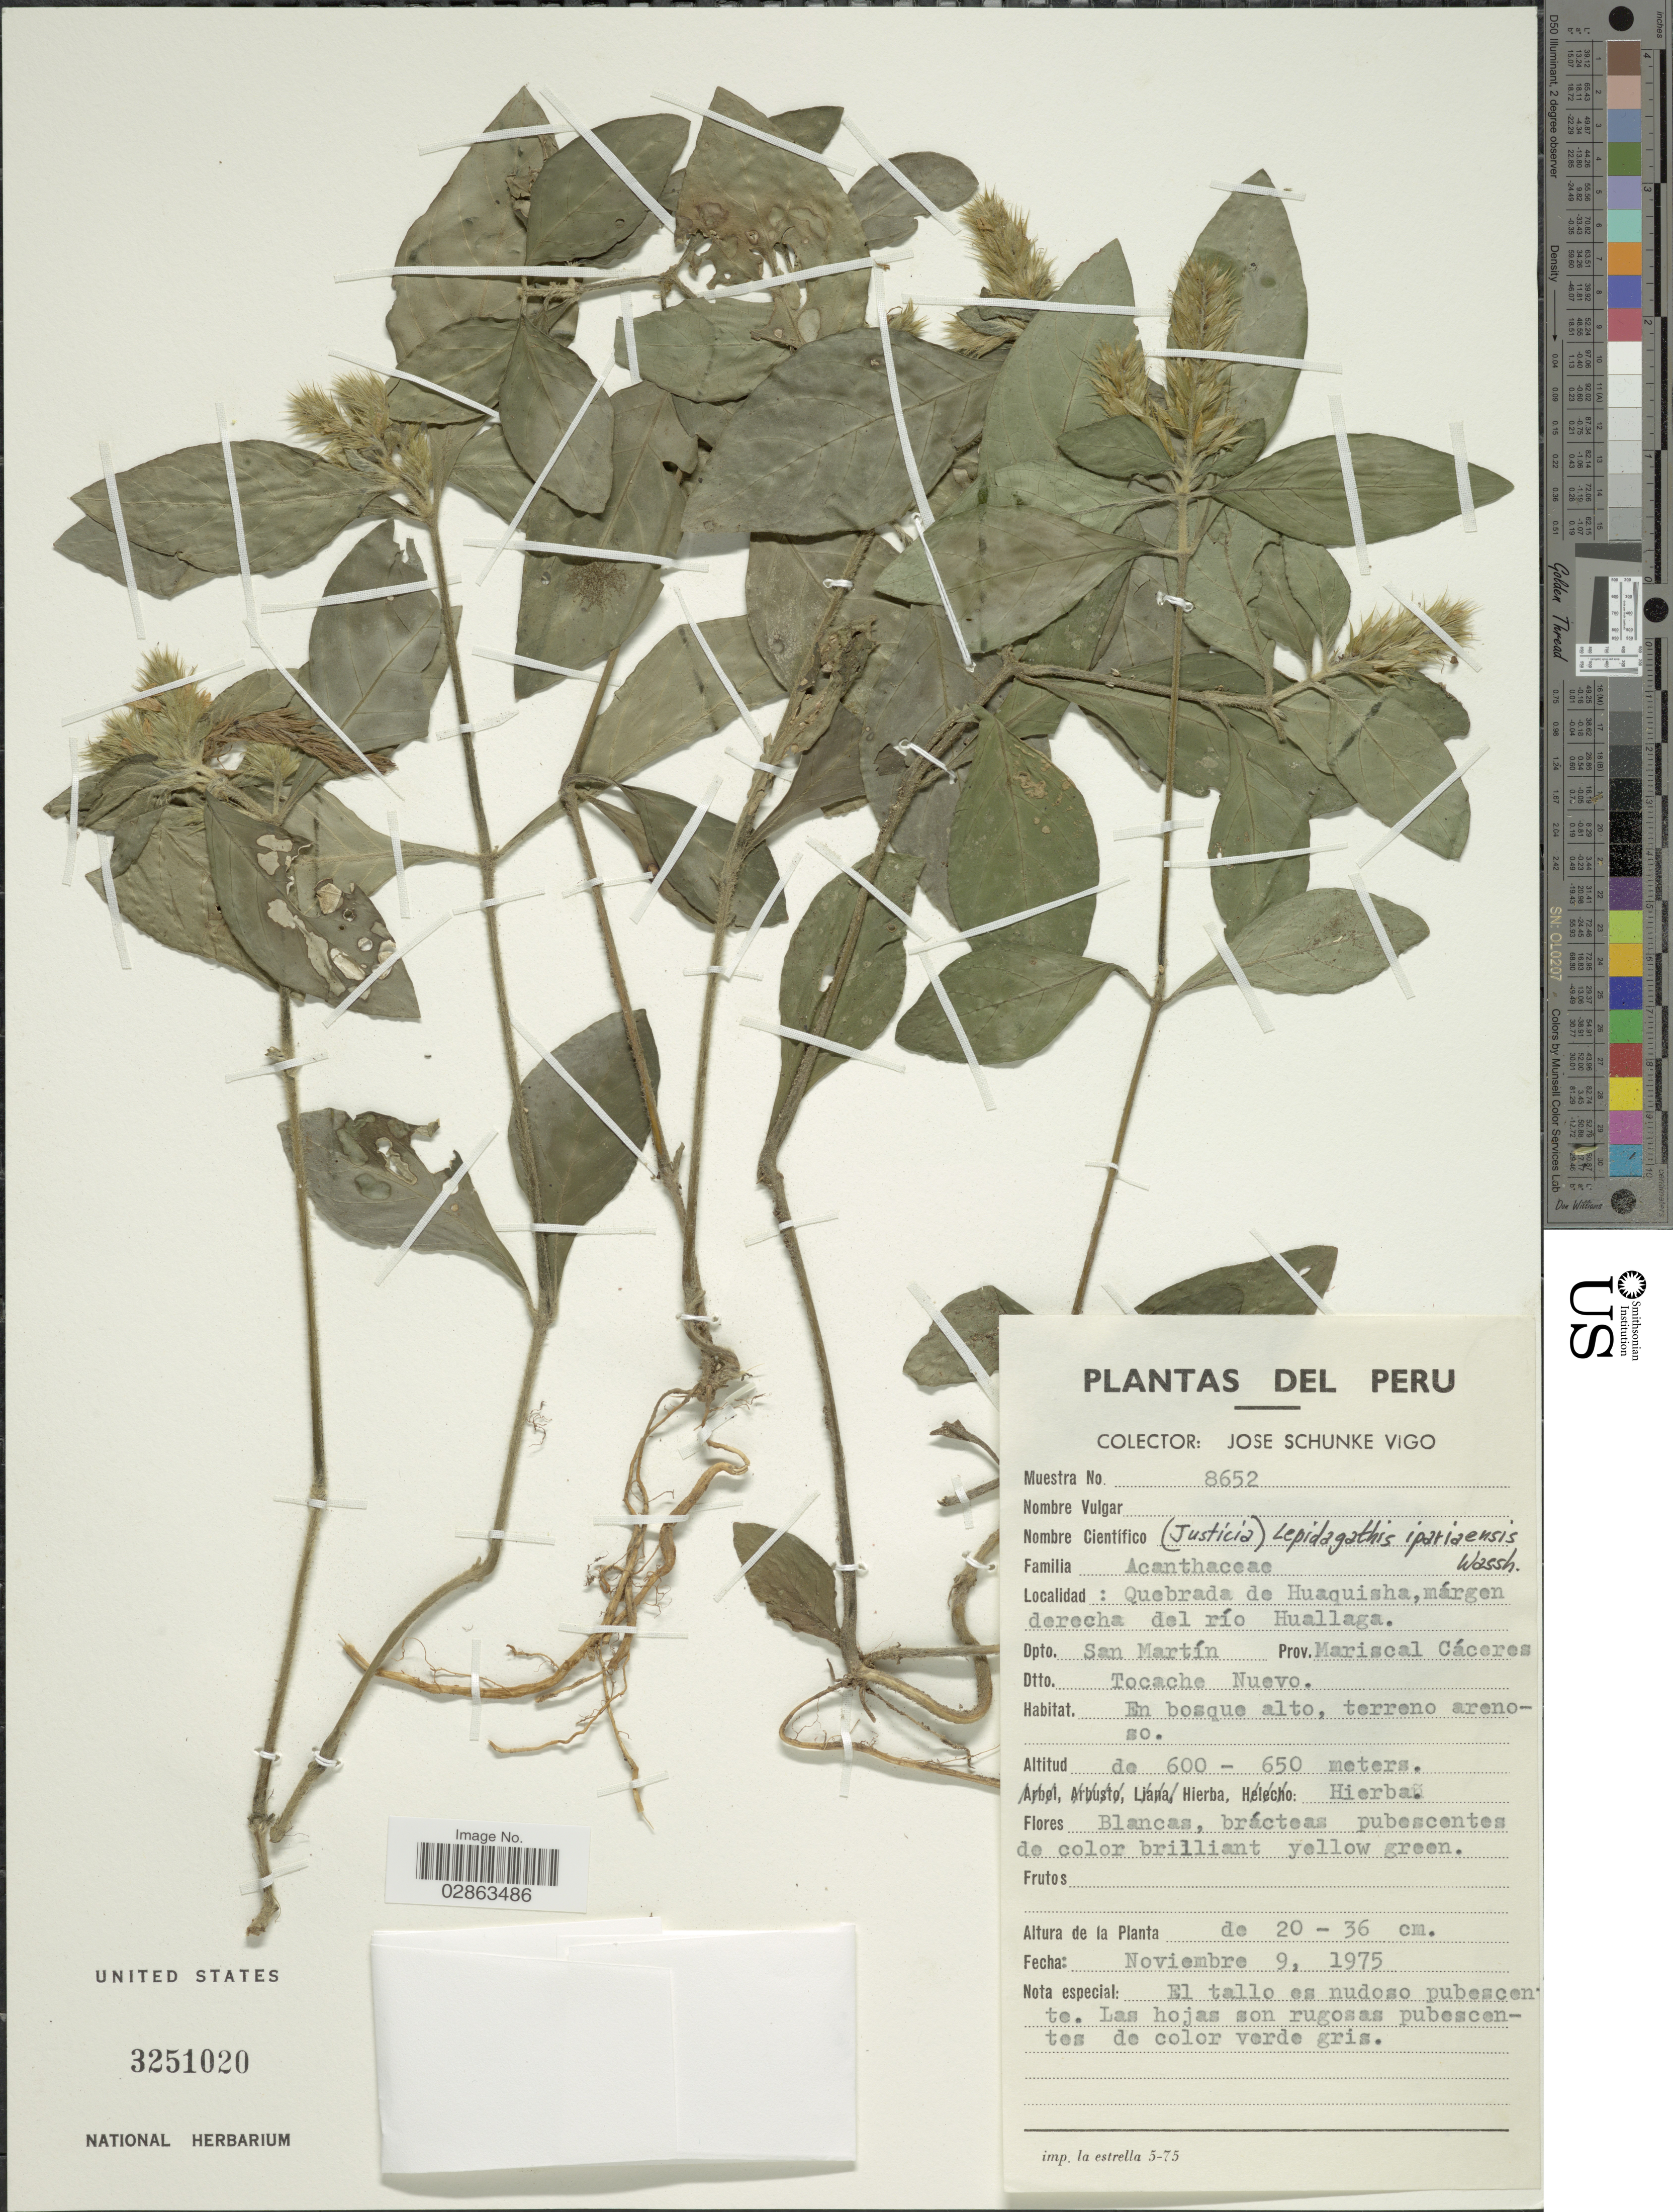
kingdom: Plantae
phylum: Tracheophyta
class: Magnoliopsida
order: Lamiales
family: Acanthaceae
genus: Lepidagathis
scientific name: Lepidagathis ipariaensis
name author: Wassh.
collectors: J. Schunke Vigo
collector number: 8652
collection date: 1975-11-09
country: Peru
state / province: San Martín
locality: Quebrada de Huaquisha, márgen derecha del río Huallaga. Dpto. San Martín, Prov. Mariscal Cáceres. Dtto. Tocache Nuevo.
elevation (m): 600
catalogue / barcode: US 3251020